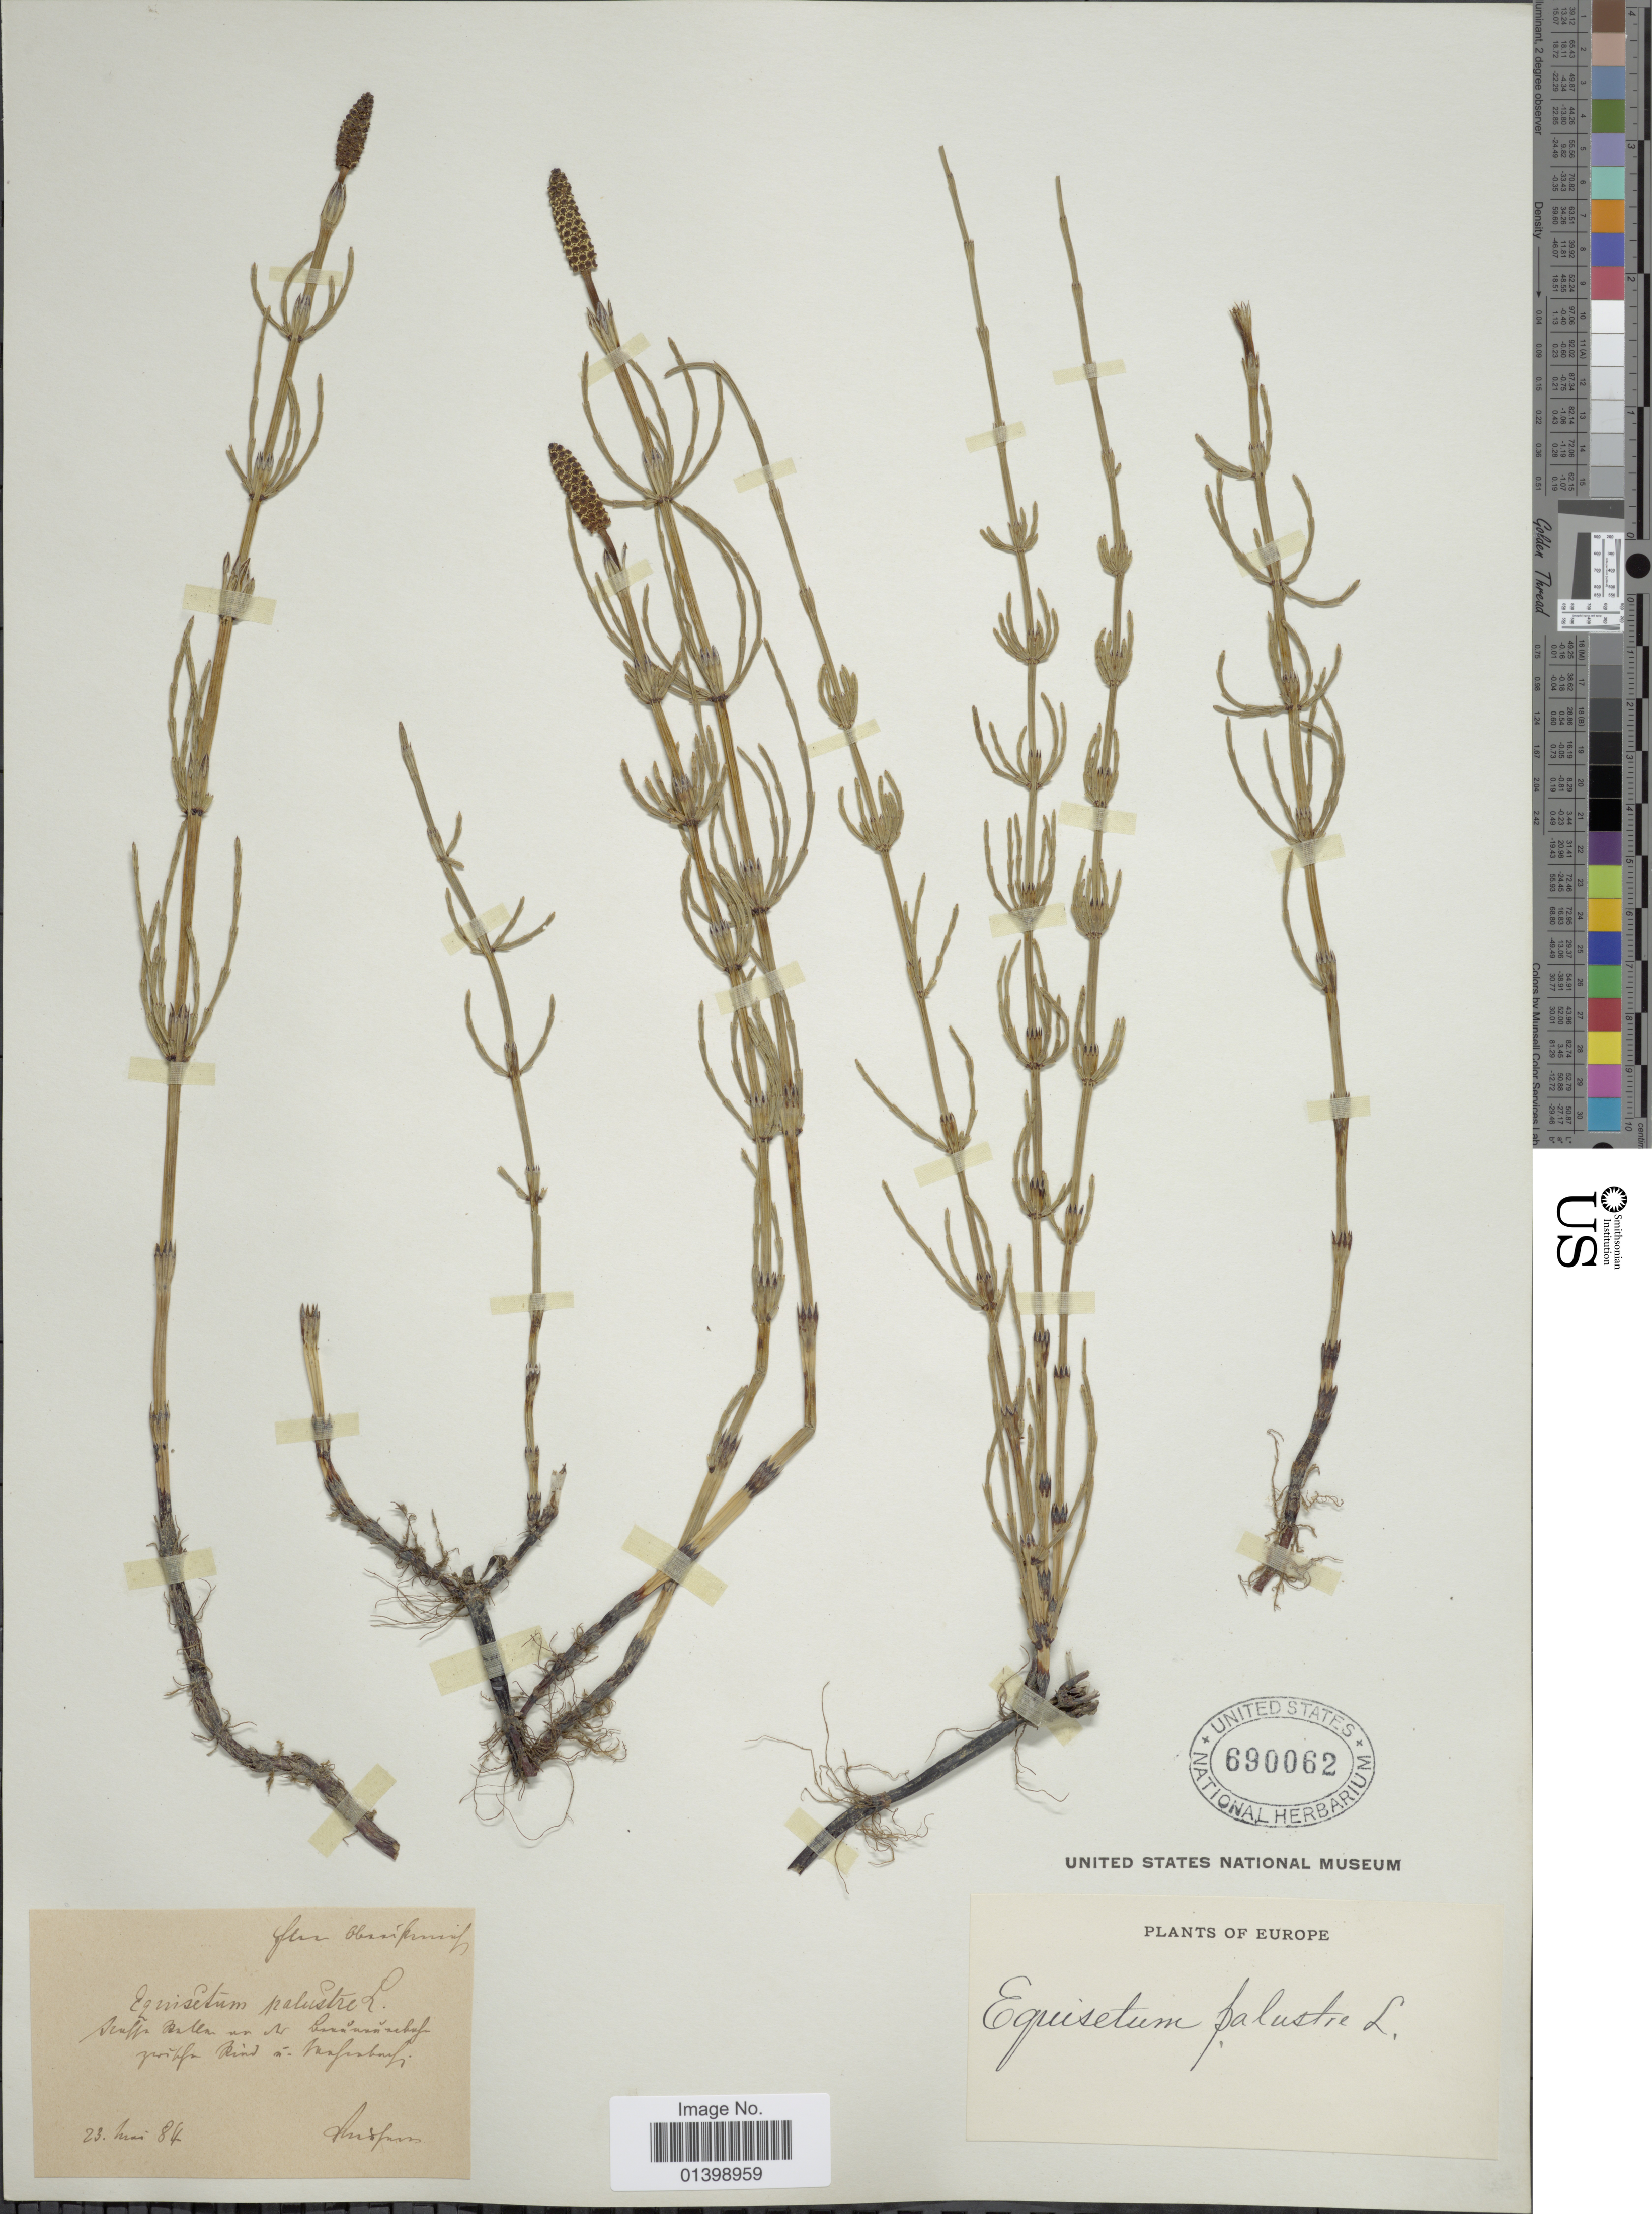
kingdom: Plantae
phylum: Tracheophyta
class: Polypodiopsida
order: Equisetales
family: Equisetaceae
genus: Equisetum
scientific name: Equisetum palustre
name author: L.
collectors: F. Vierhapper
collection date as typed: Transcribed d/m/y: 23/6/84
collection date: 1884-07-23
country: Austria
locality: Flora Oberösterreich. Nasse Stellen an der Linzerbahn zwischen Ried u. Mehrnbach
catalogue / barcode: US 690062